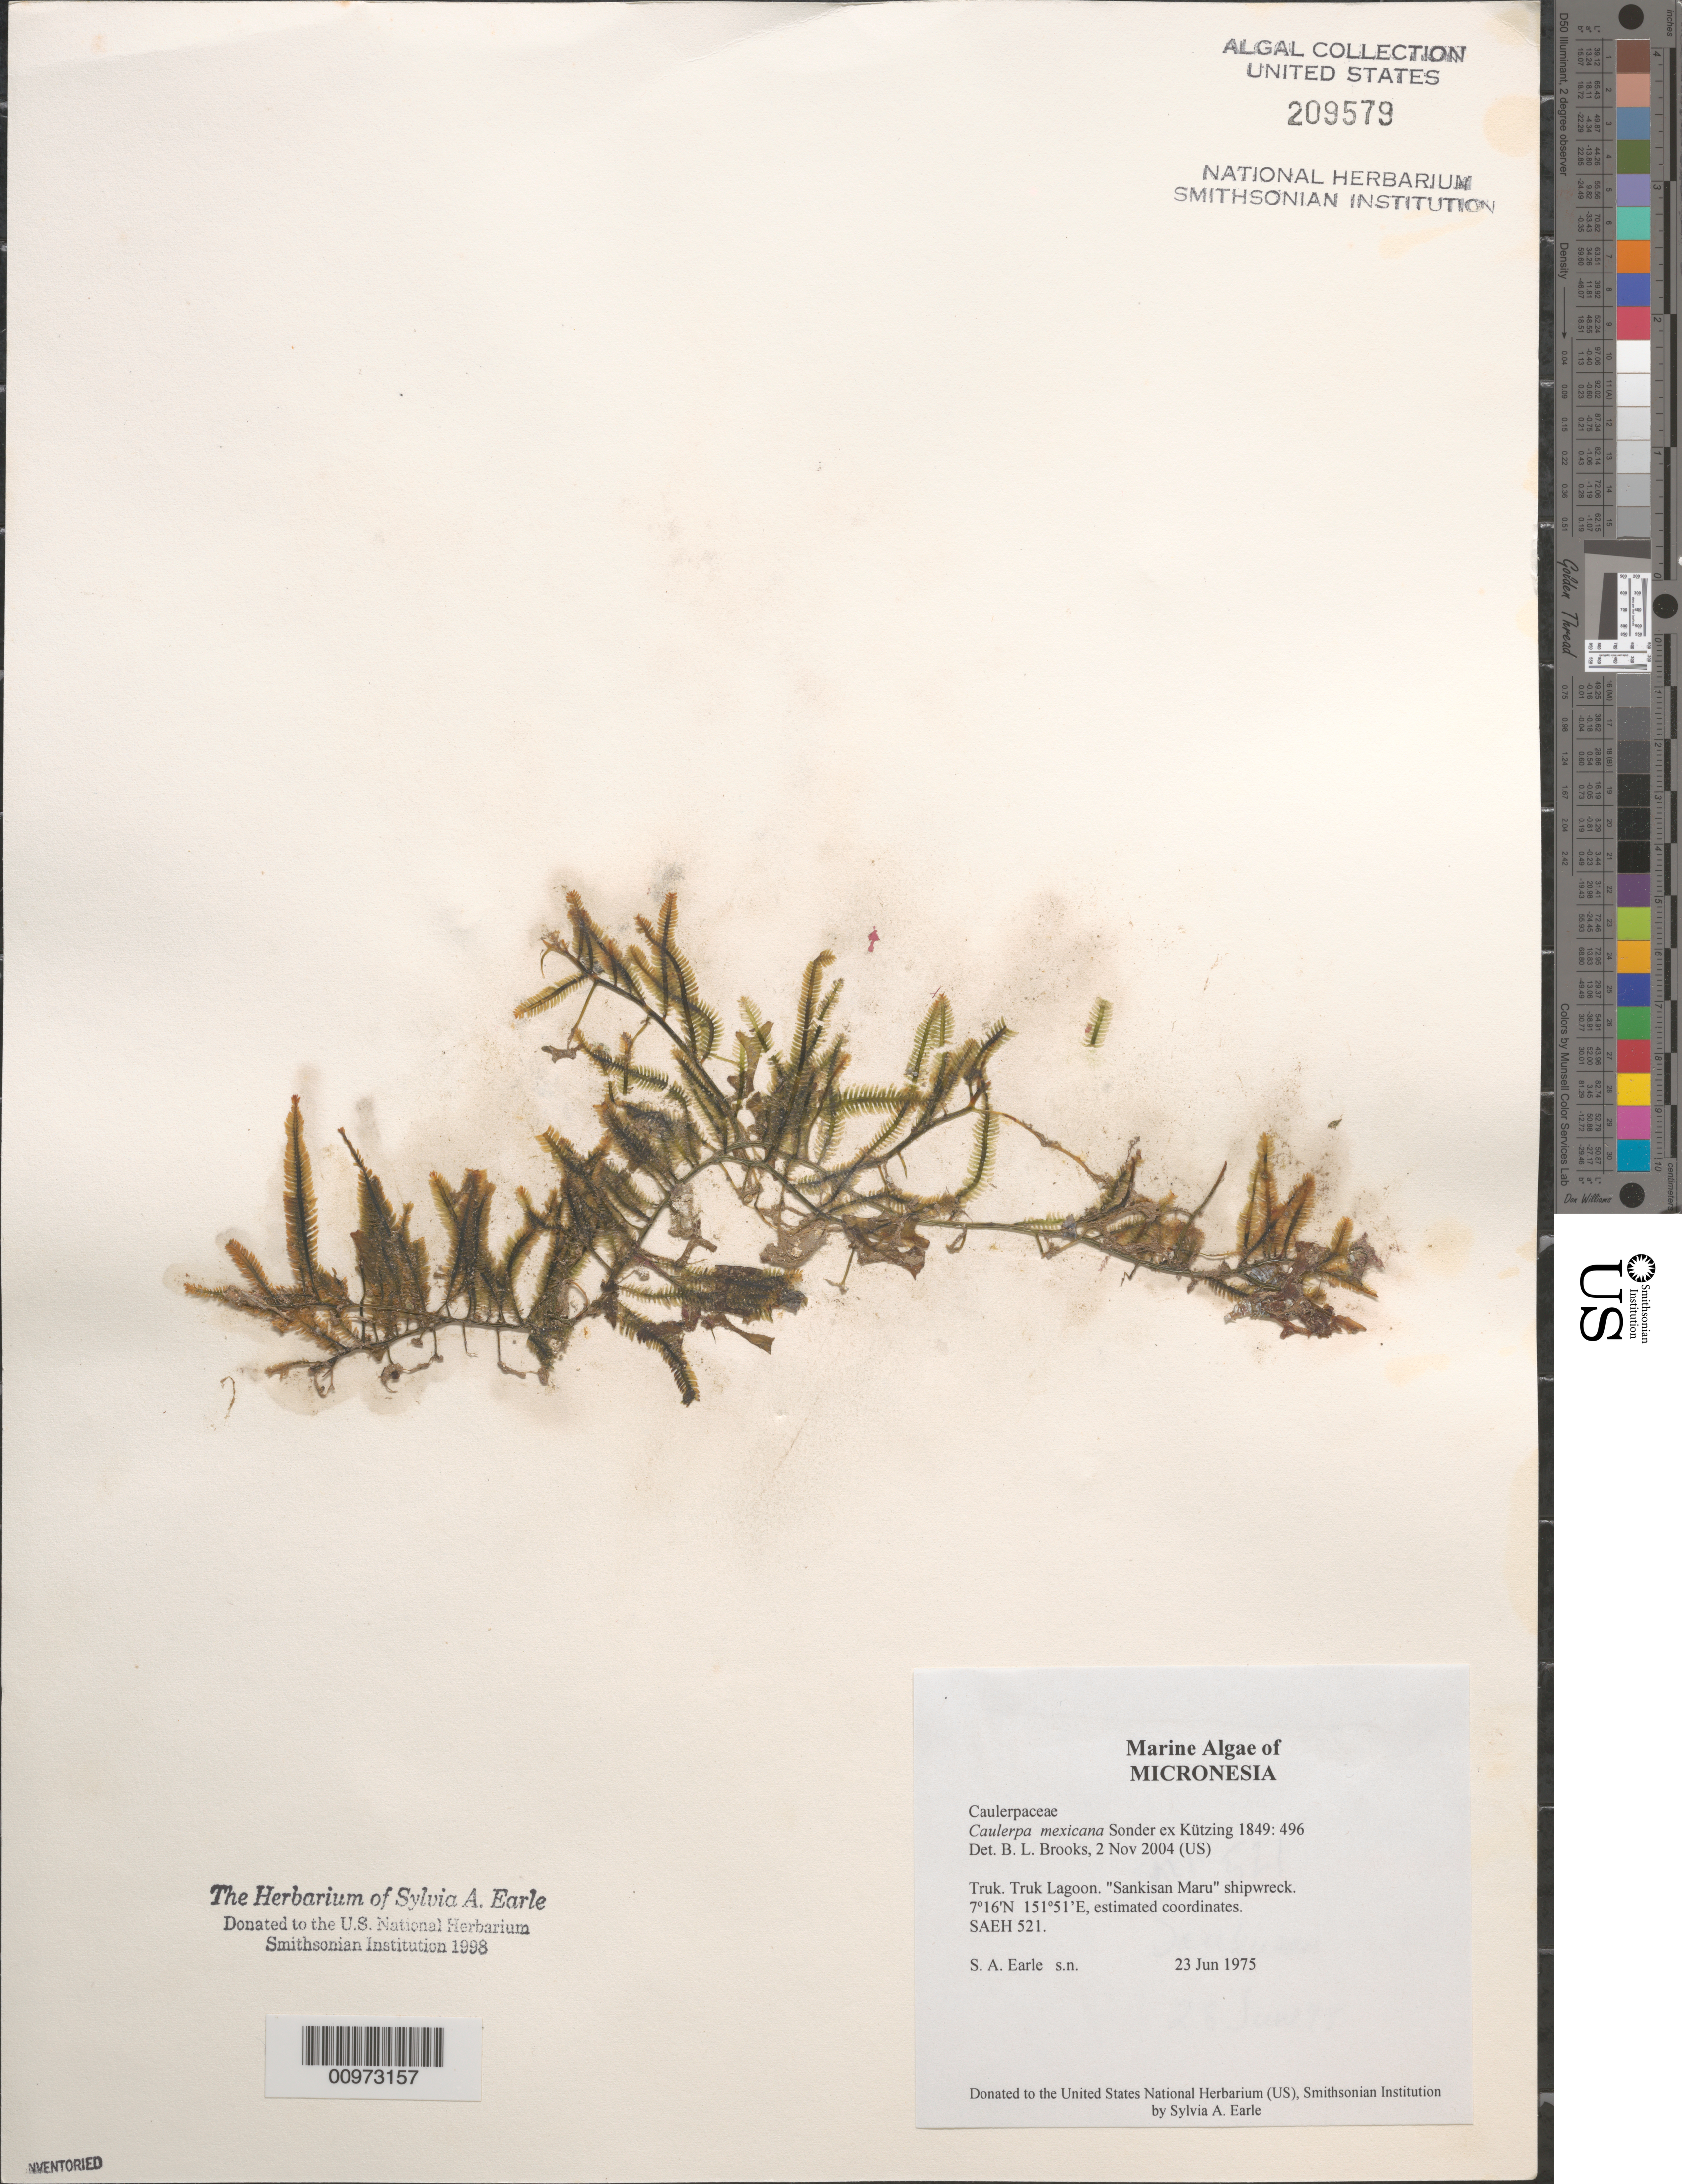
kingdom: Plantae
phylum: Chlorophyta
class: Ulvophyceae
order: Bryopsidales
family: Caulerpaceae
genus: Caulerpa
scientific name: Caulerpa mexicana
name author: Sond. ex Kütz.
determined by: Brooks, B. L., (BOT), Smithsonian Institution - National Museum of Natural History (UNITED STATES)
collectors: S. A. Earle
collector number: SAEH 521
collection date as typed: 23 Jun 1975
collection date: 1975-06-23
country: Micronesia, Federated States of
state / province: Truk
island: Truk (Chuuk) Is.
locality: Chuuk Lagoon (Truk Lagoon), Sankisan Maru shipwreck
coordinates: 7 16'N, 151 51'E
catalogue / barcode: US 209579